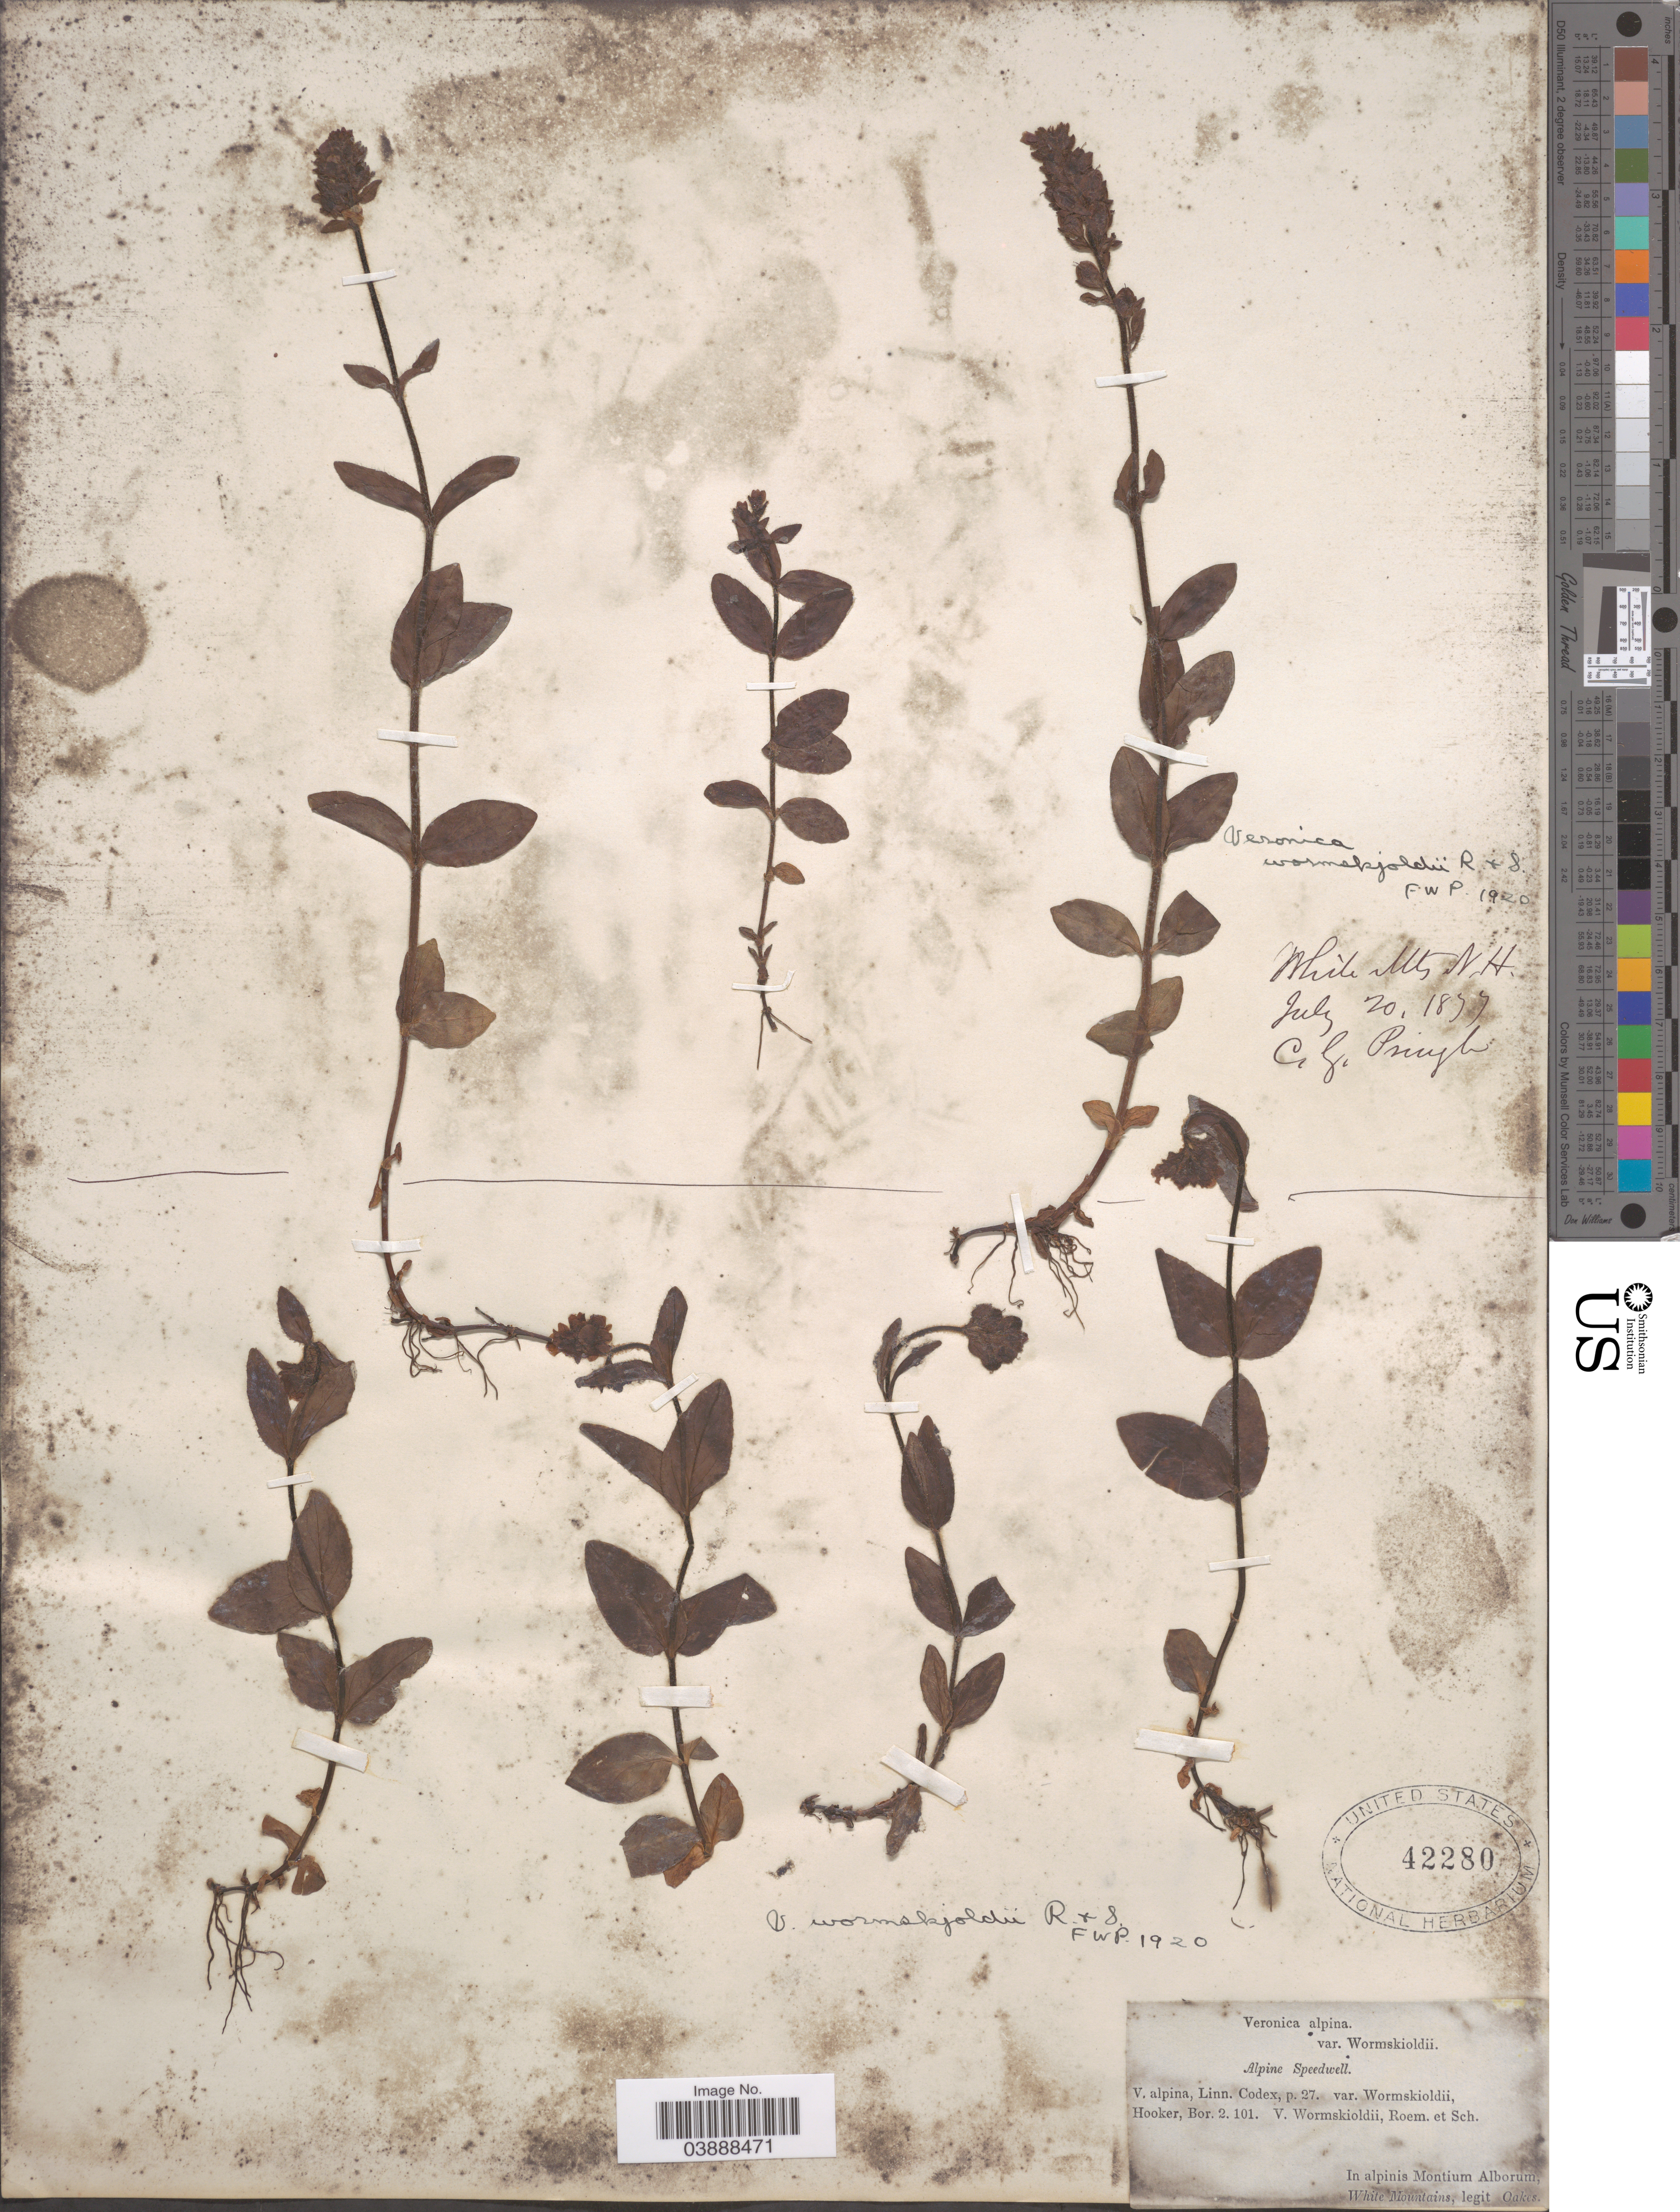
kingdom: Plantae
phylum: Tracheophyta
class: Magnoliopsida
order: Lamiales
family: Plantaginaceae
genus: Veronica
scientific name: Veronica wormskjoldii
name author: Roem. & Schult.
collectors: C. G. Pringle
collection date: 1877-07-20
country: United States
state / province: New Hampshire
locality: White Mts.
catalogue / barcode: US 42280-2